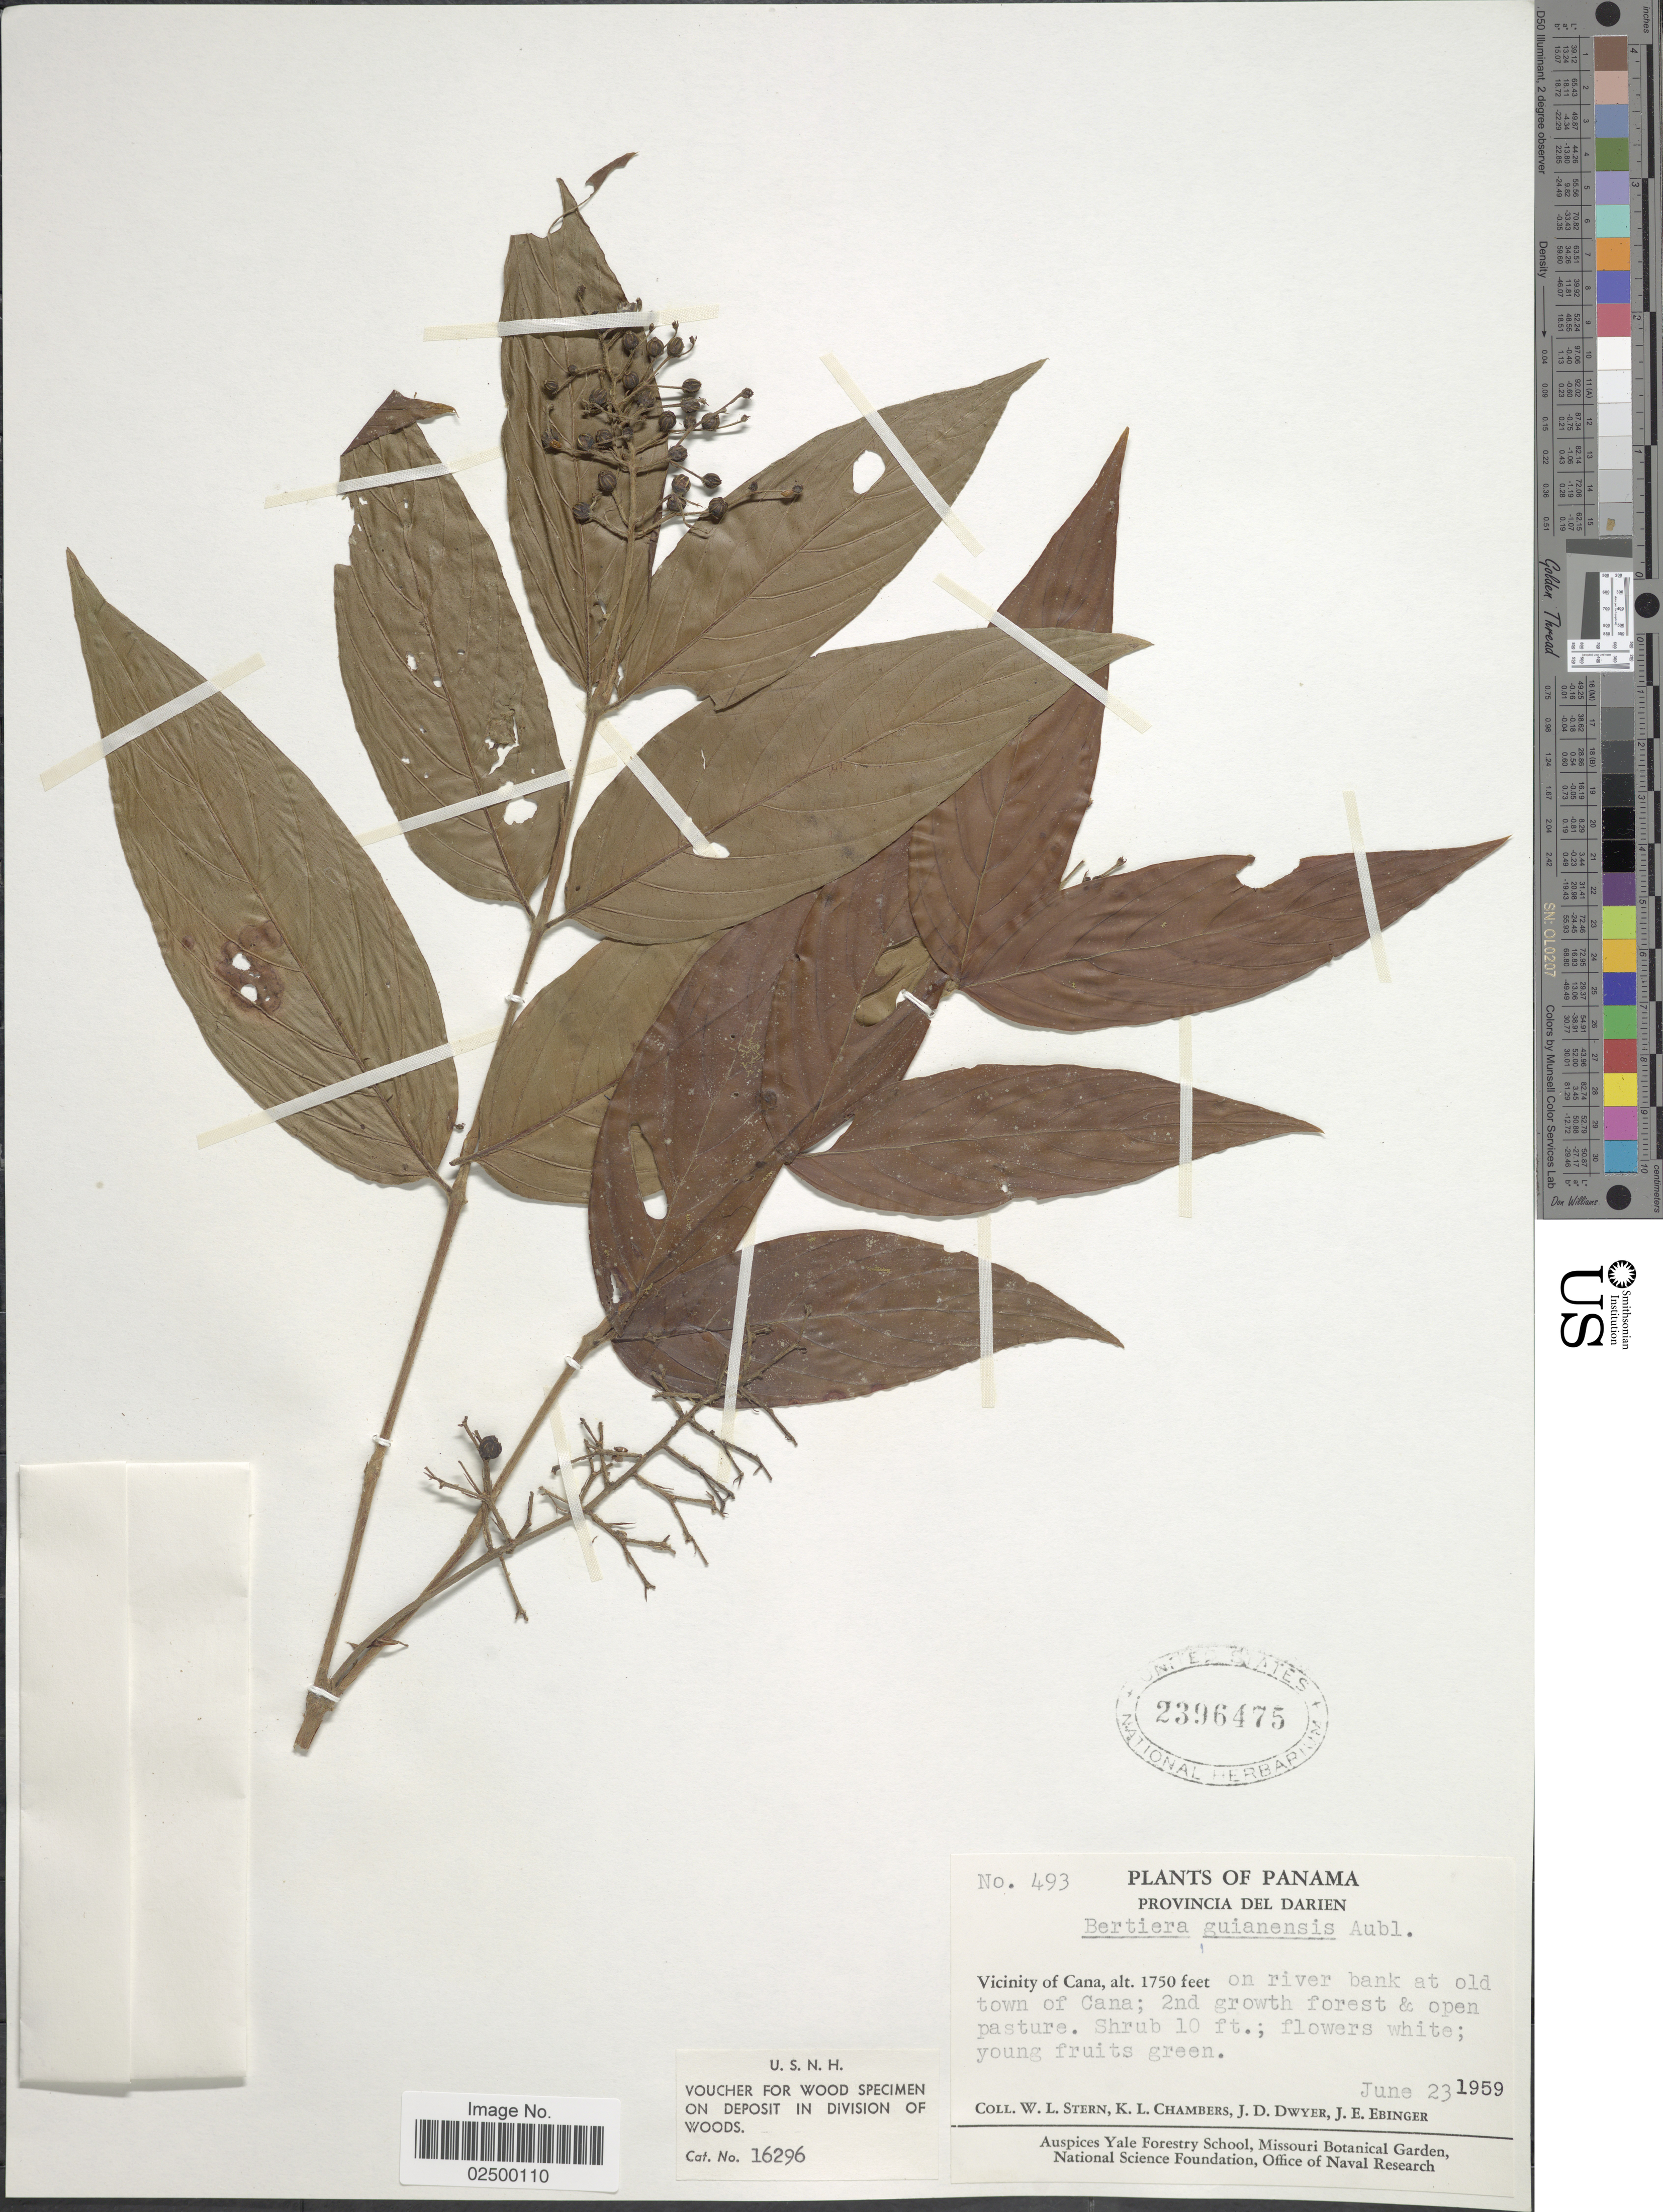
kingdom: Plantae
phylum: Tracheophyta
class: Magnoliopsida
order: Gentianales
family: Rubiaceae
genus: Bertiera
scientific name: Bertiera guianensis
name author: Aubl.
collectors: W. L. Stern, K. Chambers, J. D. Dwyer & J. Ebinger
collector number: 493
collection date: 1959-06-23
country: Panama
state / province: Darién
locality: Provincia Del Darien, Vicinity of Cana, on river bank at old town of Cana; 2nd growth forest & open pasture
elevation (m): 533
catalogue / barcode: US 2396475